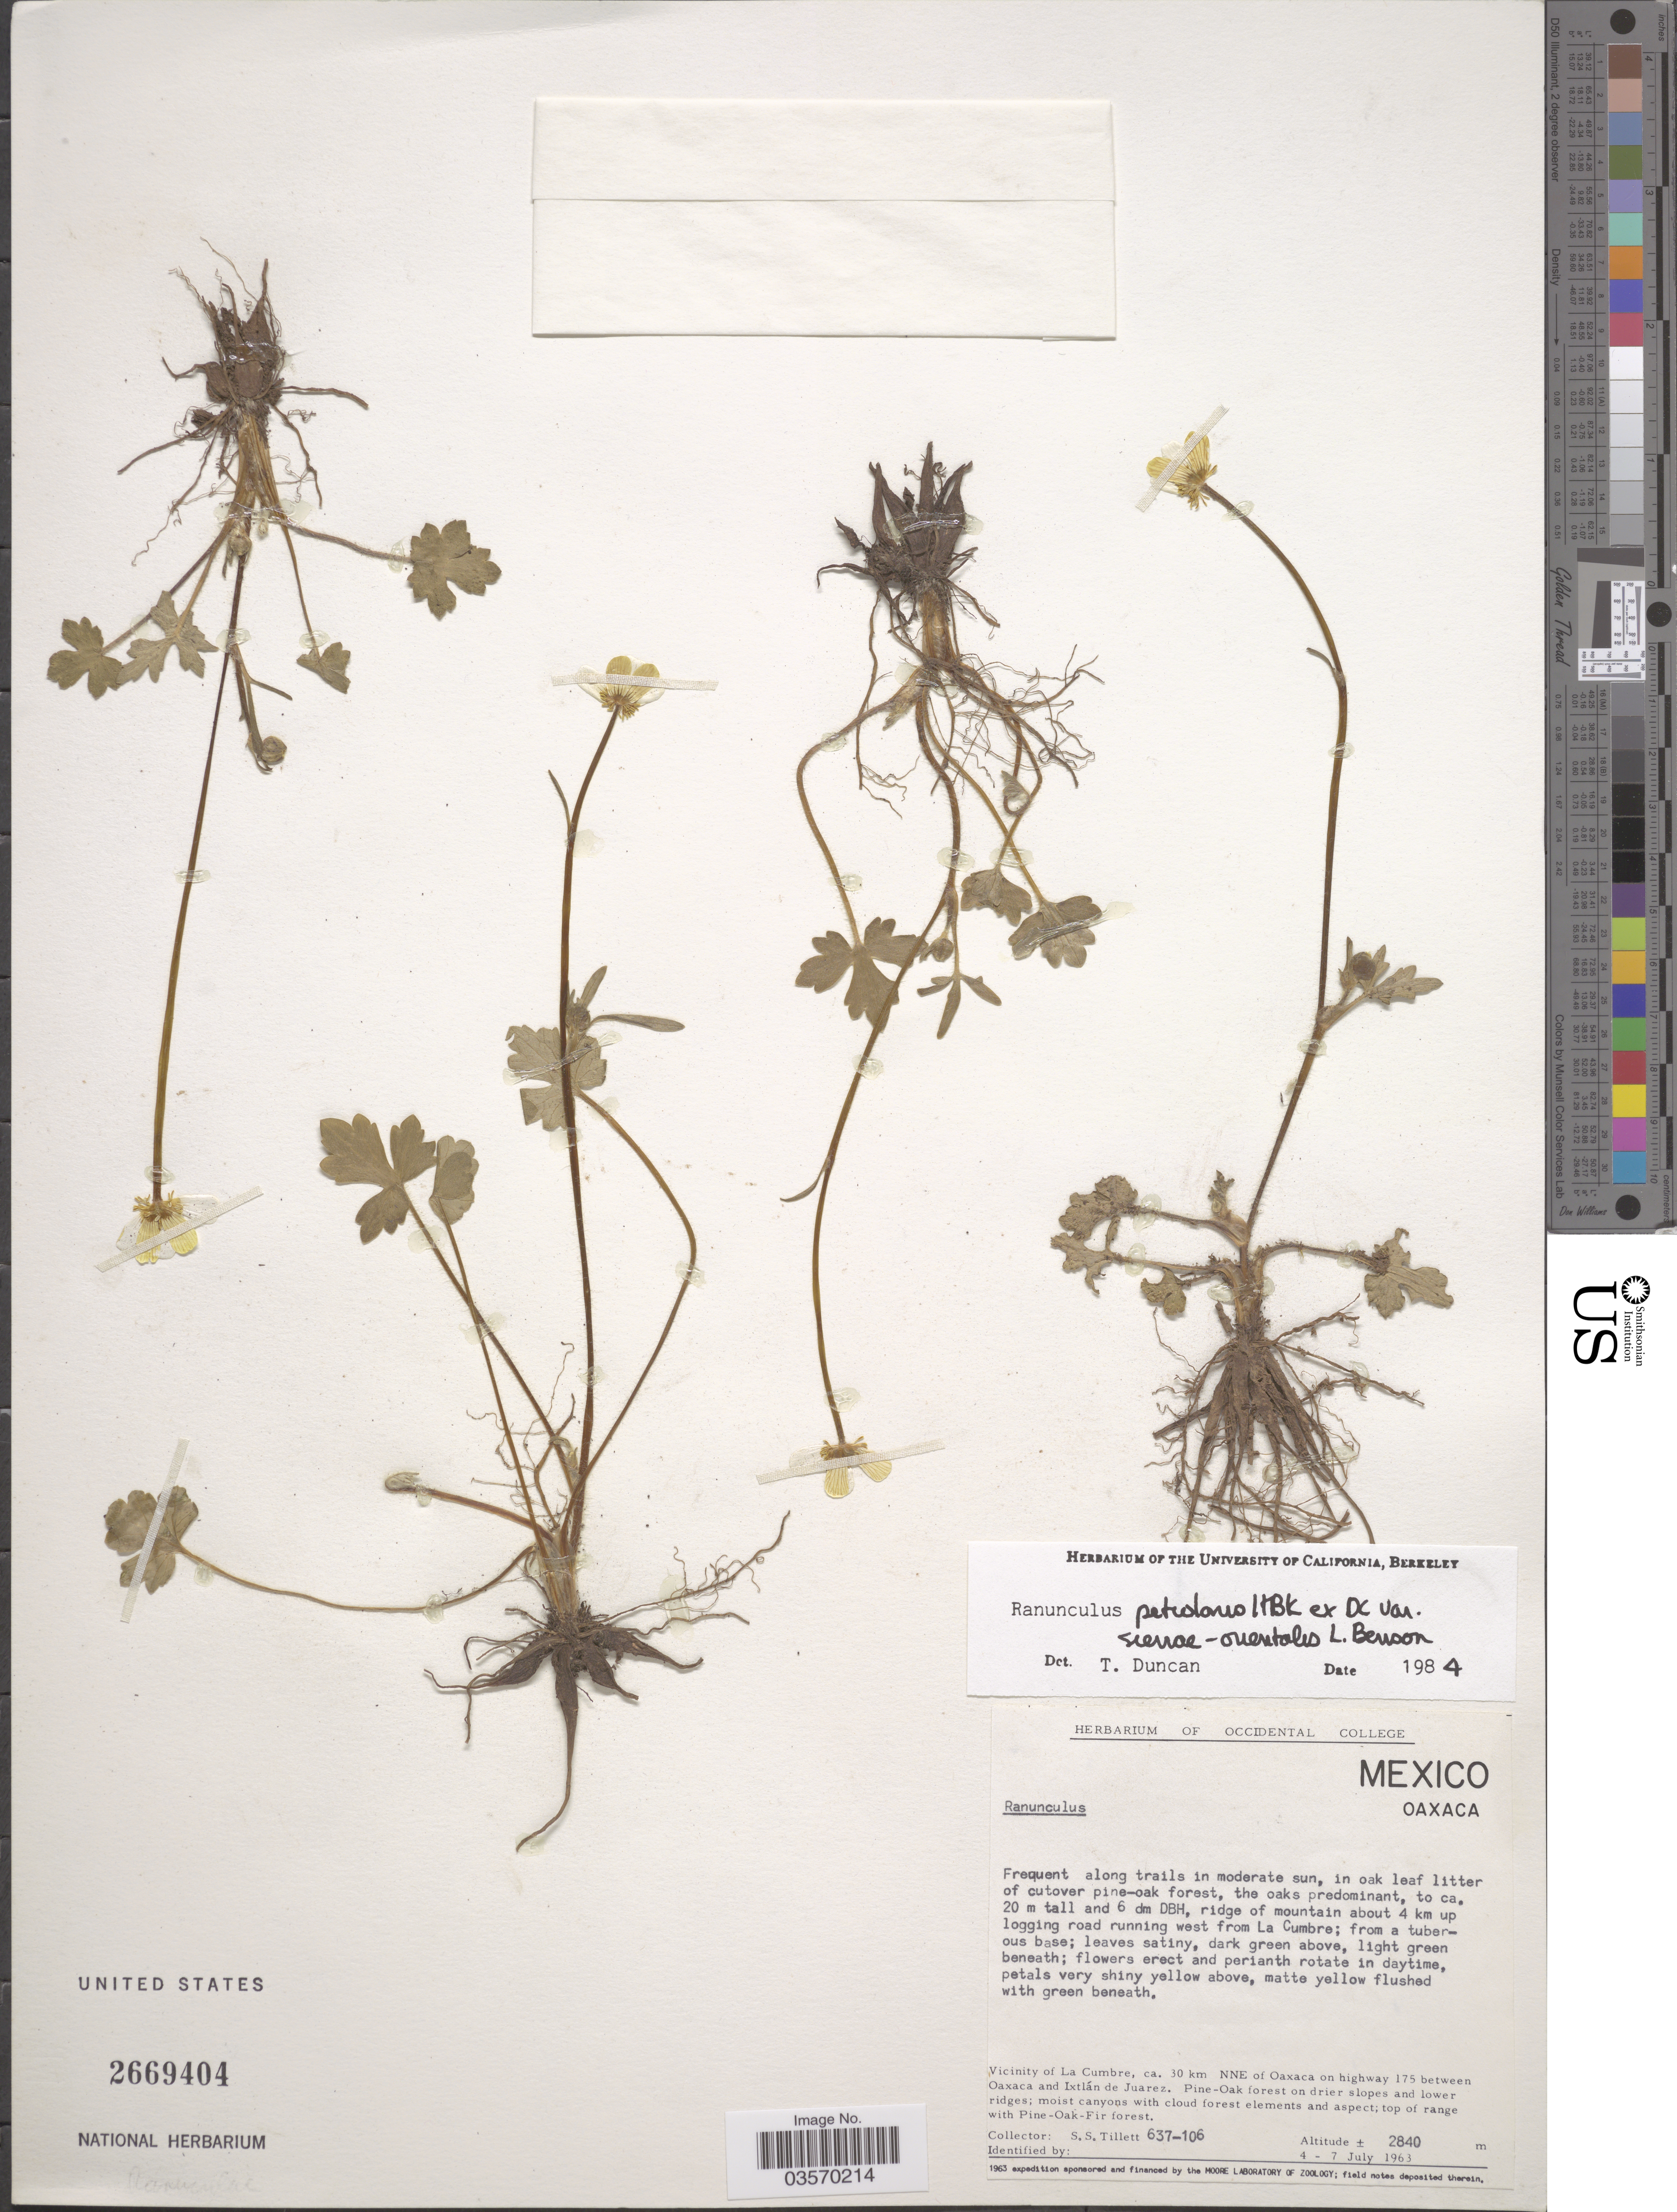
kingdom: Plantae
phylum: Tracheophyta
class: Magnoliopsida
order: Ranunculales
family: Ranunculaceae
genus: Ranunculus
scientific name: Ranunculus petiolaris var. sierrae-orientalis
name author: L.D. Benson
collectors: S. S. Tillett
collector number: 637-106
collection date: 1963-07-04/1963-07-07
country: Mexico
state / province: Oaxaca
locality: Ridge of mountain about 4 km uo logging road running west from La Cumbre. Vicinity of La Cumbre, ca. 30 km NNE of Oaxaca on highway 175 between Oaxaca and Ixtlán de Juarez.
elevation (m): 2840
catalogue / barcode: US 2669404